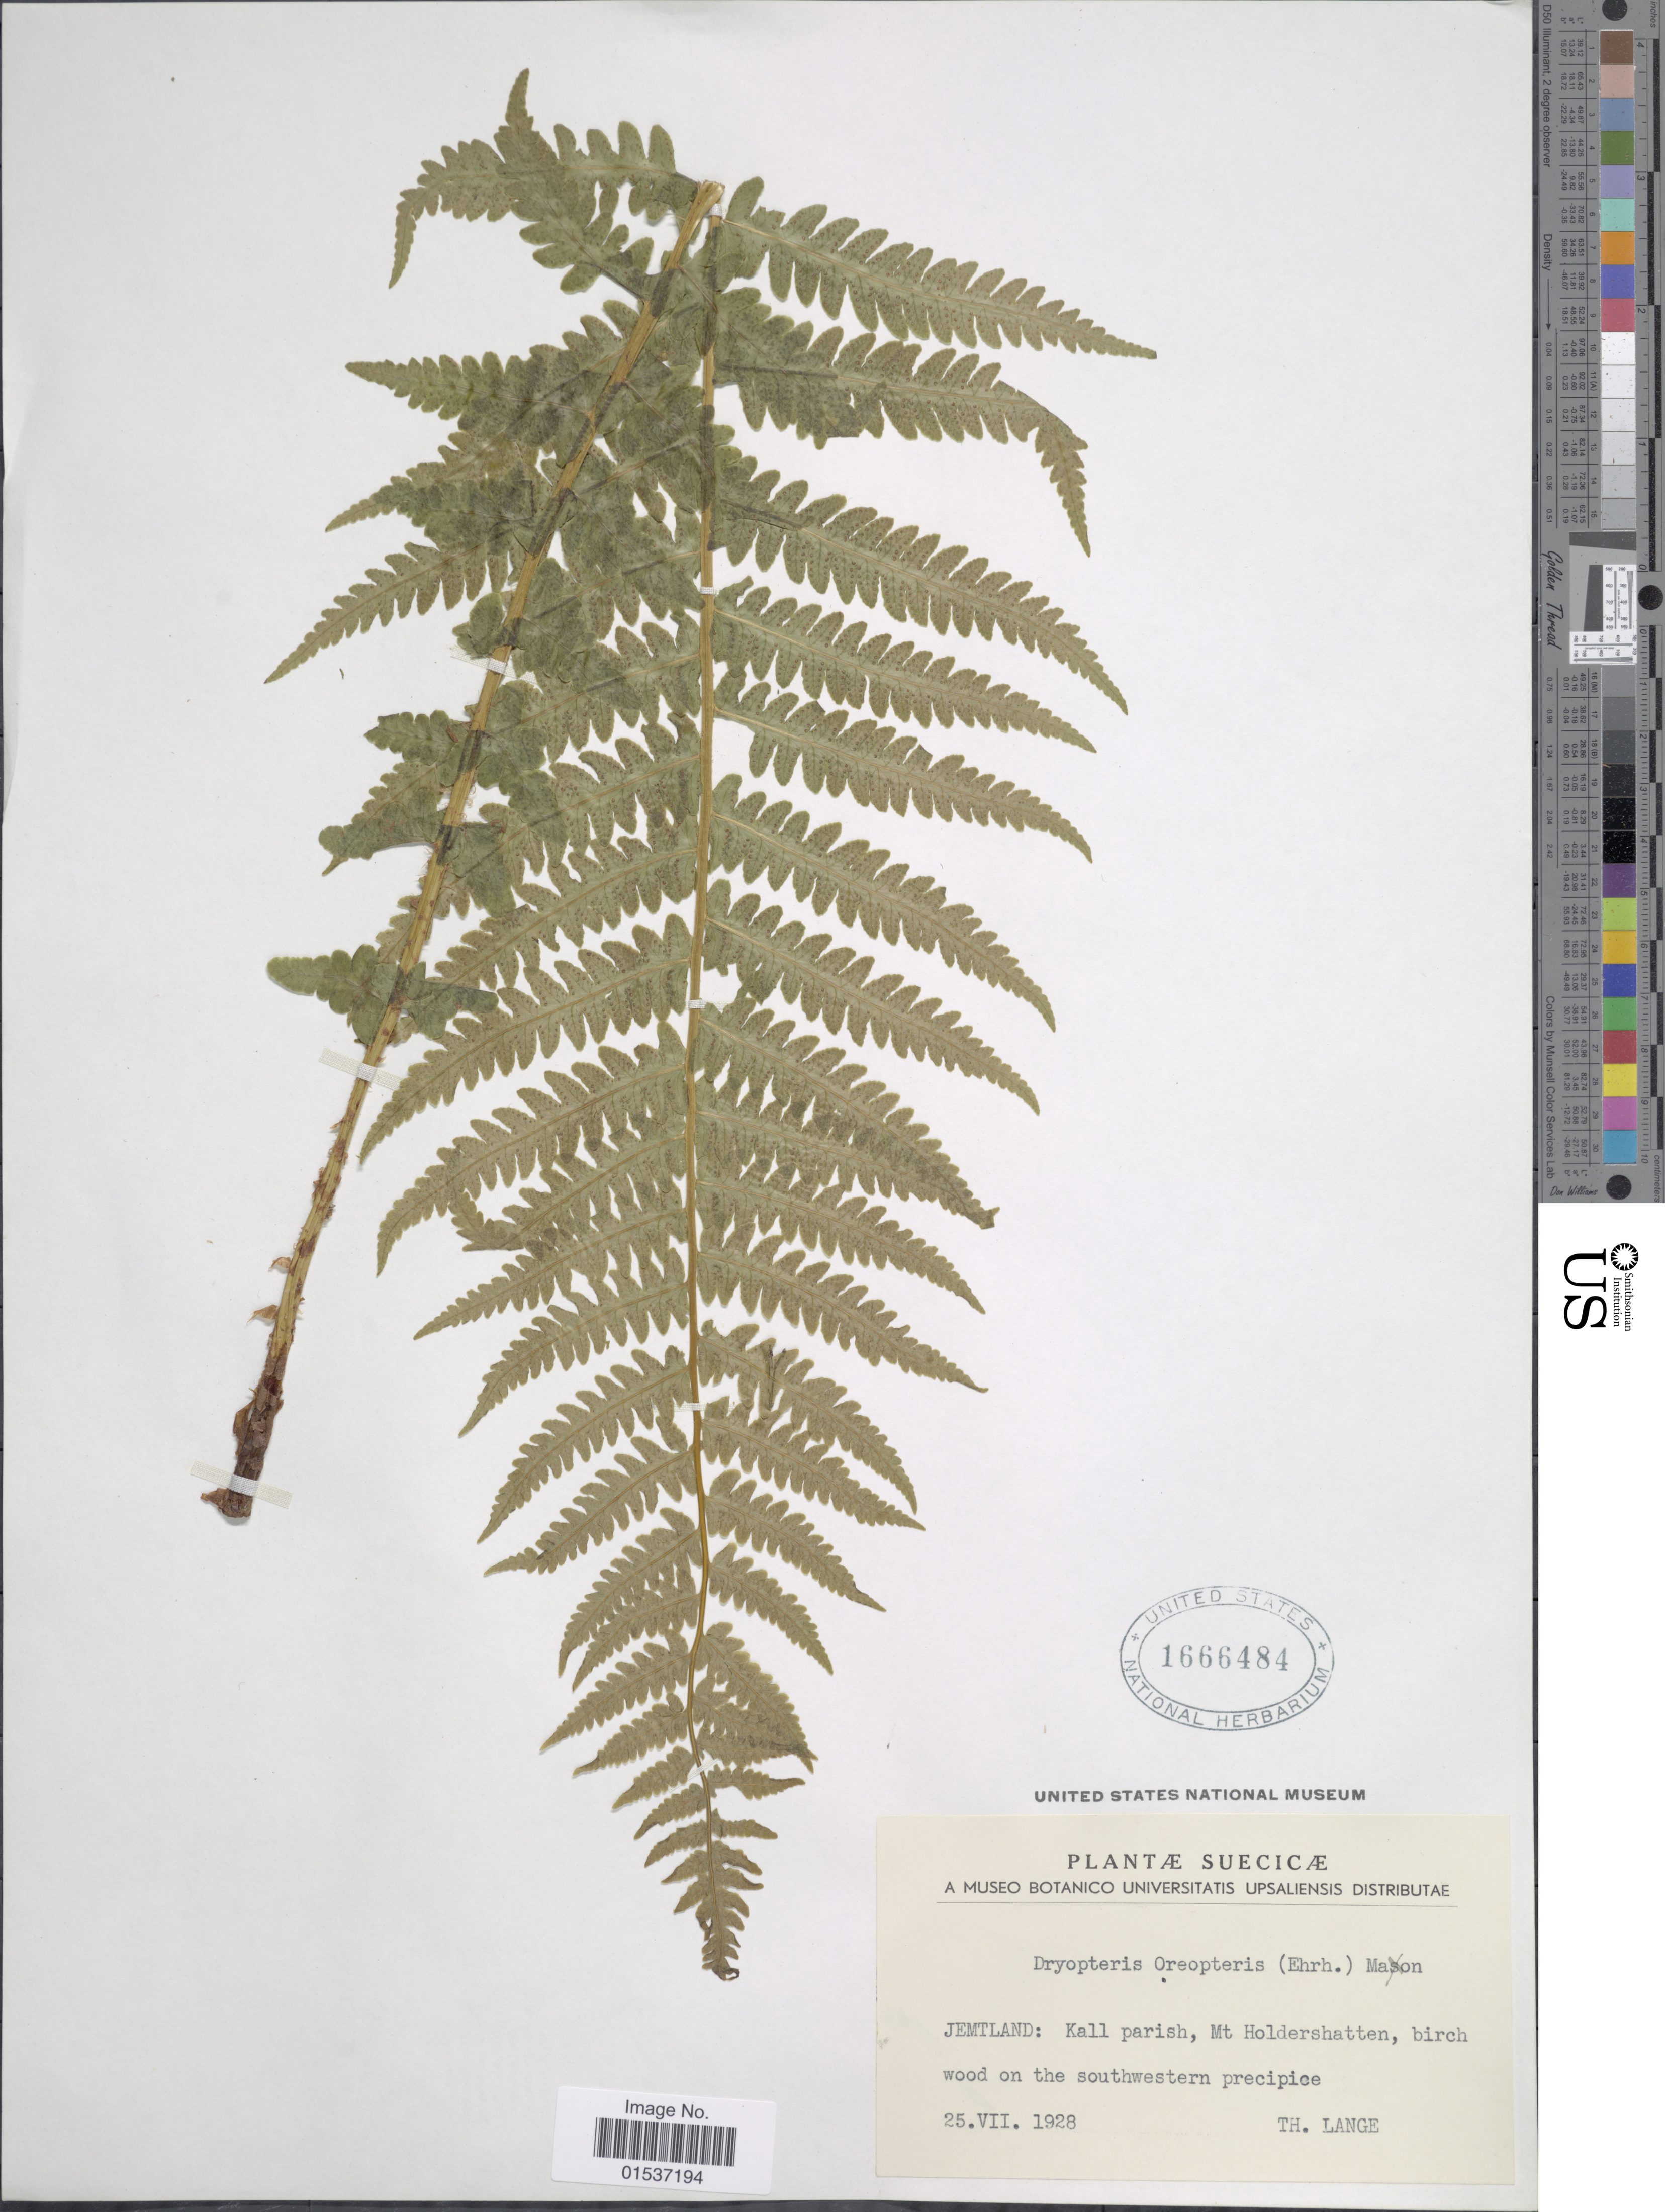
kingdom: Plantae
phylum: Tracheophyta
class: Polypodiopsida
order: Polypodiales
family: Thelypteridaceae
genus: Oreopteris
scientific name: Oreopteris limbosperma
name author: (All.) K. Iwats.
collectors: T. Lange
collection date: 1928-07-25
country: Sweden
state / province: Jämtland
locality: Suecicae, Jemtland: Kall parish, Mt Holderschatten, birch wood on the southwestern precipice.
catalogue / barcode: US 1666484